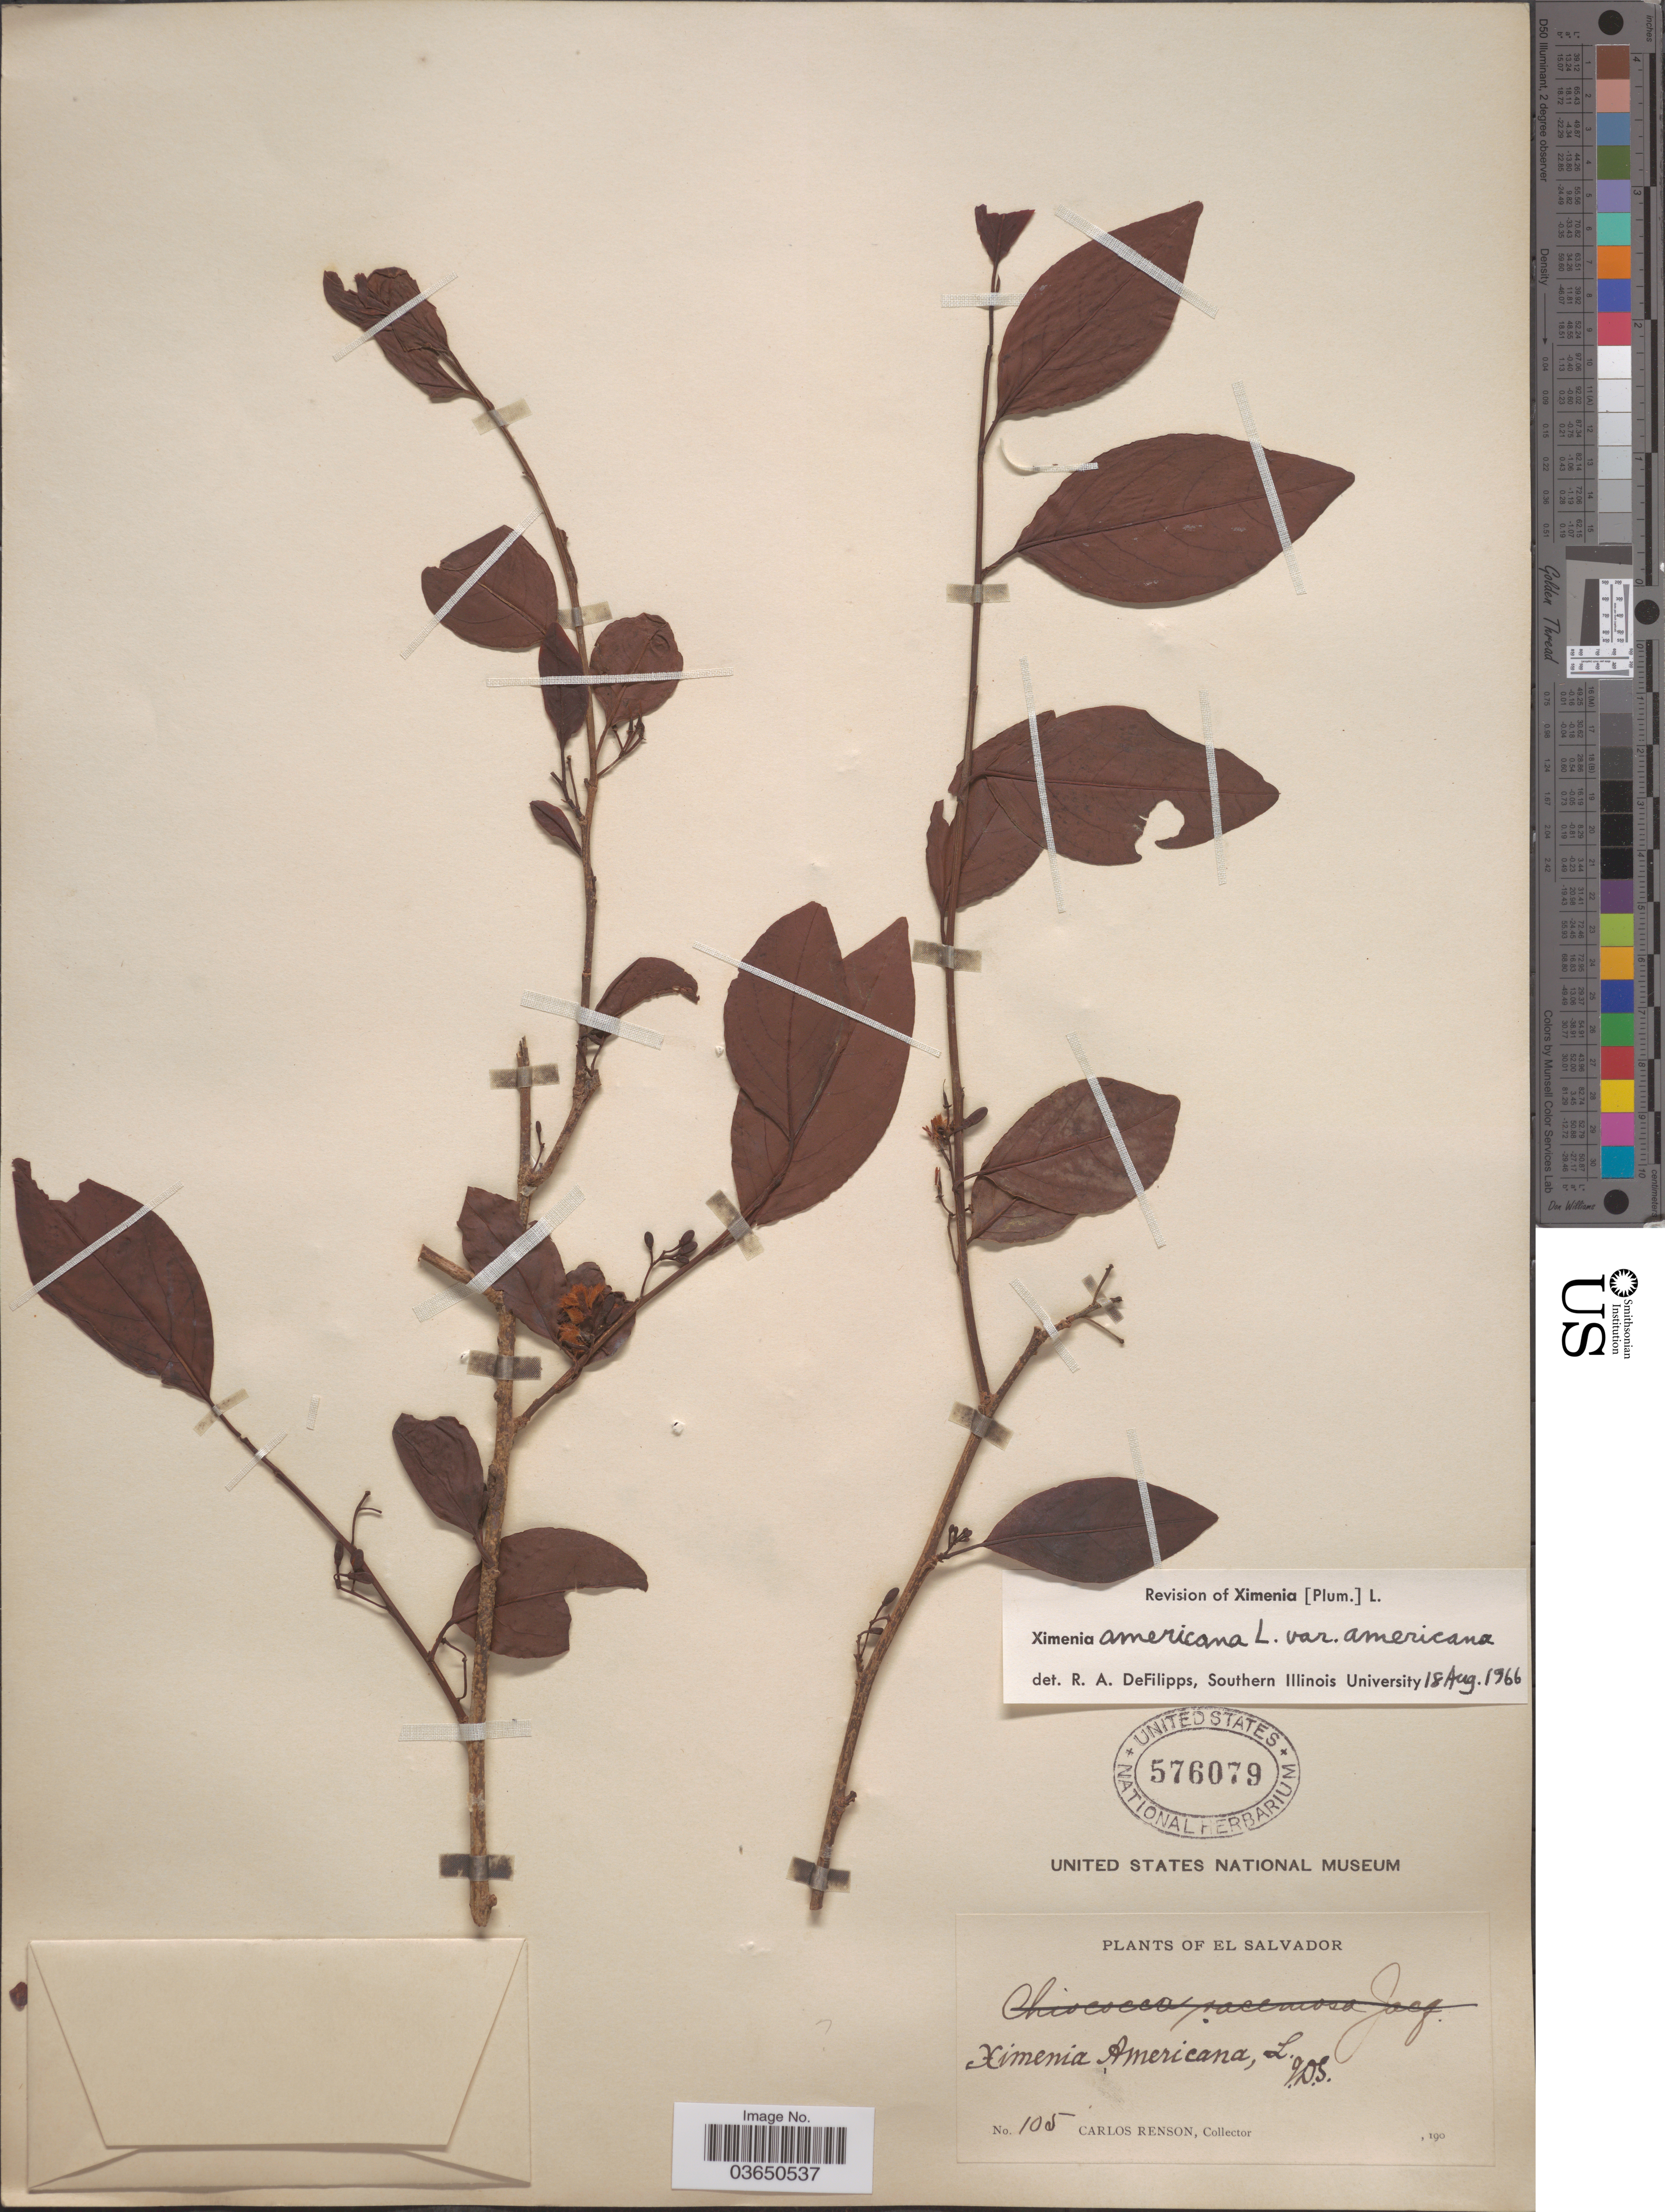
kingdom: Plantae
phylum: Tracheophyta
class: Magnoliopsida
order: Santalales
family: Ximeniaceae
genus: Ximenia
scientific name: Ximenia americana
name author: L.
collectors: C. Renson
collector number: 105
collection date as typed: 190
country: El Salvador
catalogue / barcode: US 576079